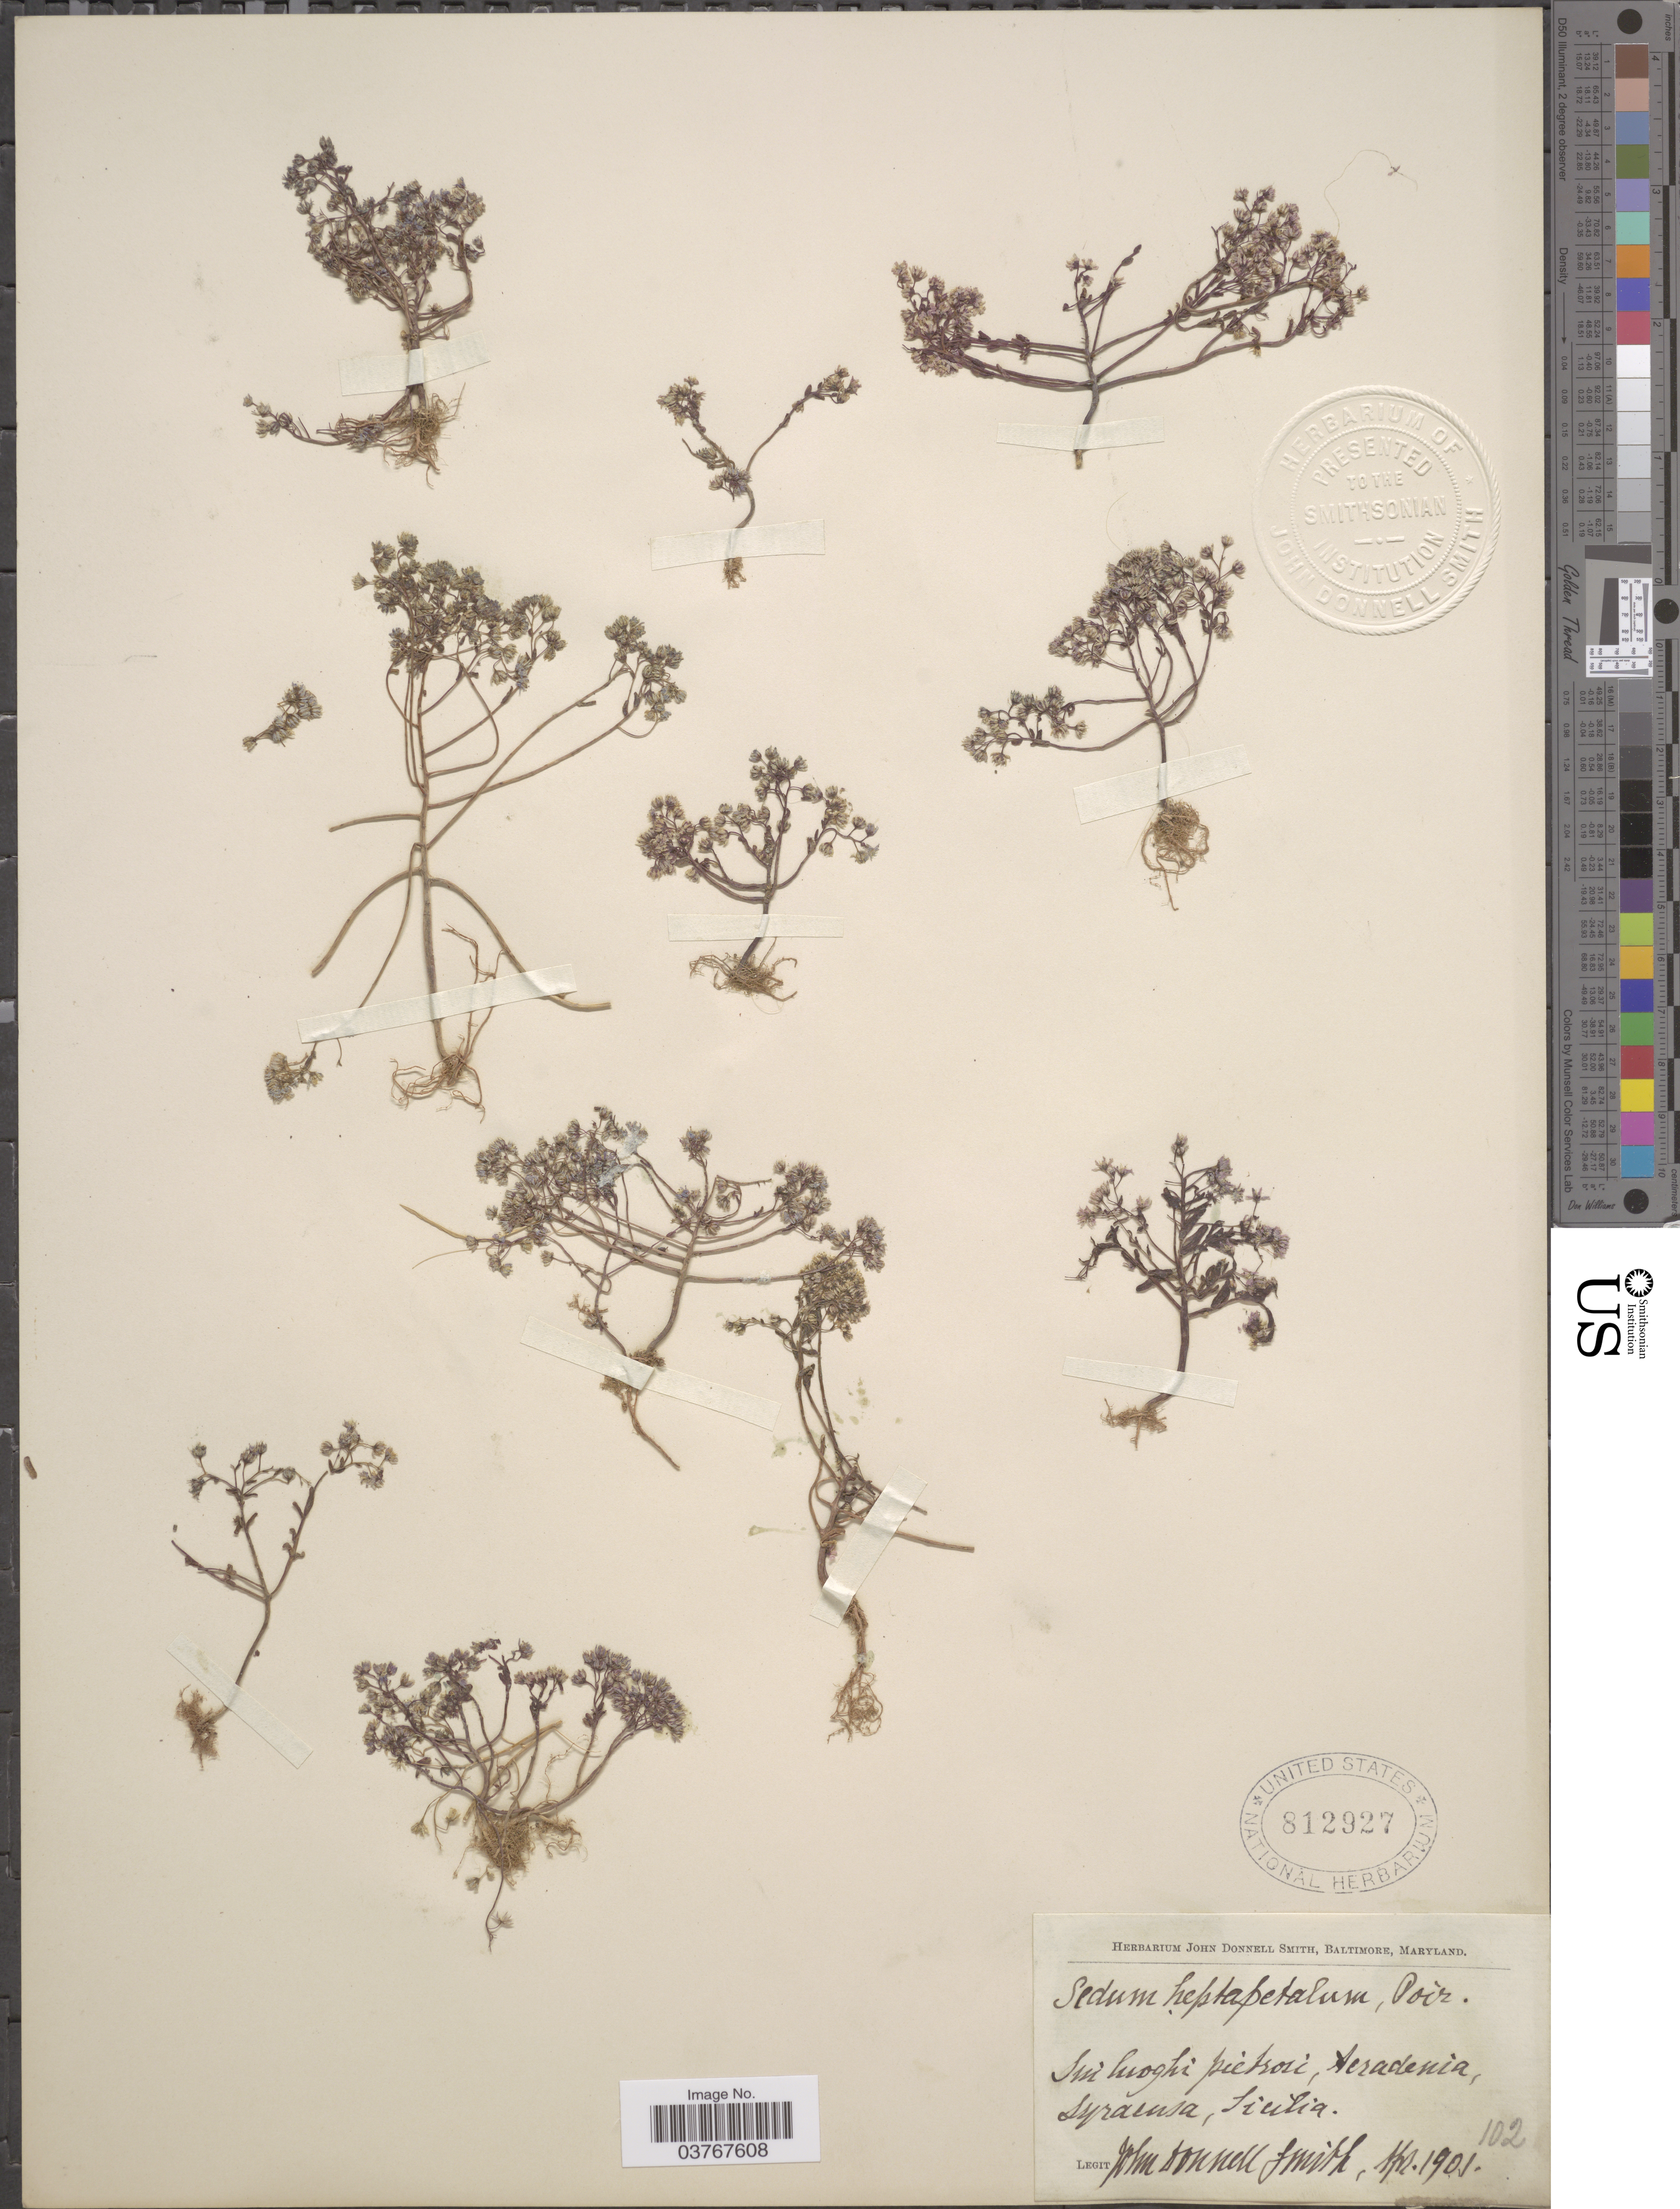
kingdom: Plantae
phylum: Tracheophyta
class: Magnoliopsida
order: Saxifragales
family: Crassulaceae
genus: Sedum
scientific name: Sedum heptapetalum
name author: Poir.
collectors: J. Donnell Smith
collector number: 102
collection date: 1901-04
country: Italy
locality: Im Moghi pietrosi, Aeradenia, Syraensa, Sicilia.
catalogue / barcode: US 812927